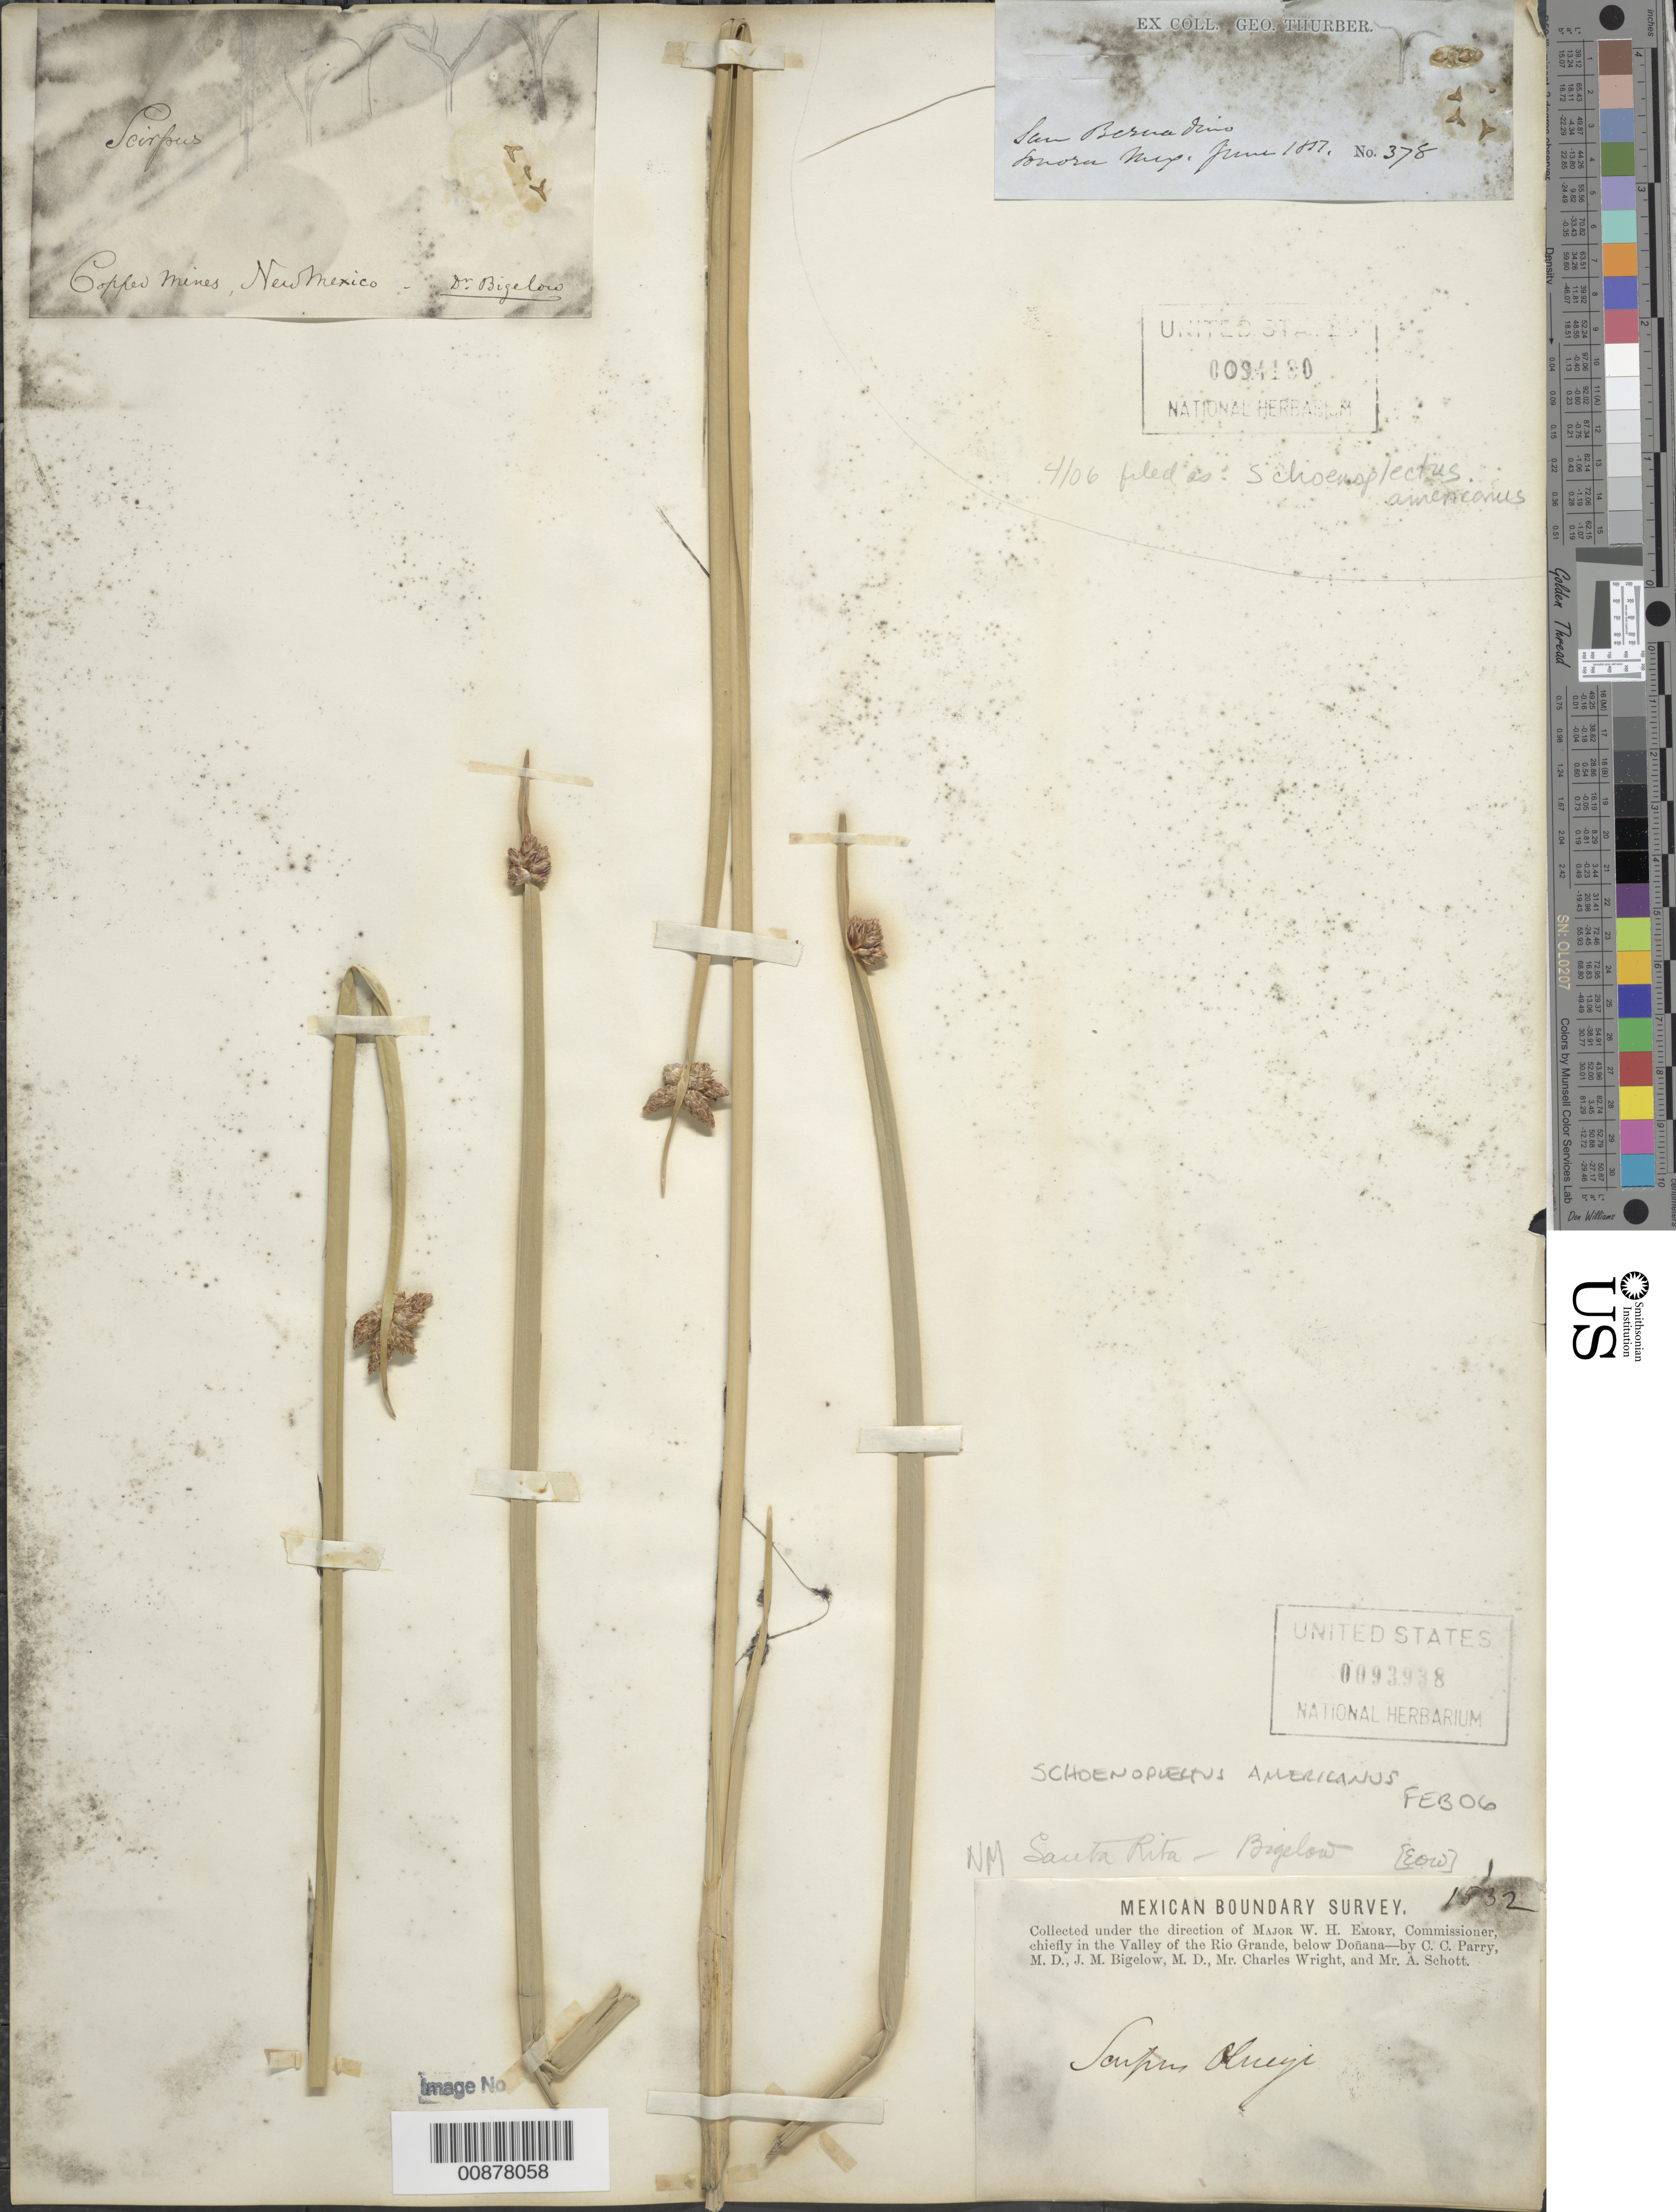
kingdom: Plantae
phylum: Tracheophyta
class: Liliopsida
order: Poales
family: Cyperaceae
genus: Schoenoplectus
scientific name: Schoenoplectus americanus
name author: (Pers.) Volkart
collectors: C. C. Parry, J. M. Bigelow, C. Wright & A. C. V. Schott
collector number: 1532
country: United States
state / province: New Mexico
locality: Santa Rita, Copper mines, New Mexico.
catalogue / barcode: US 93938-2